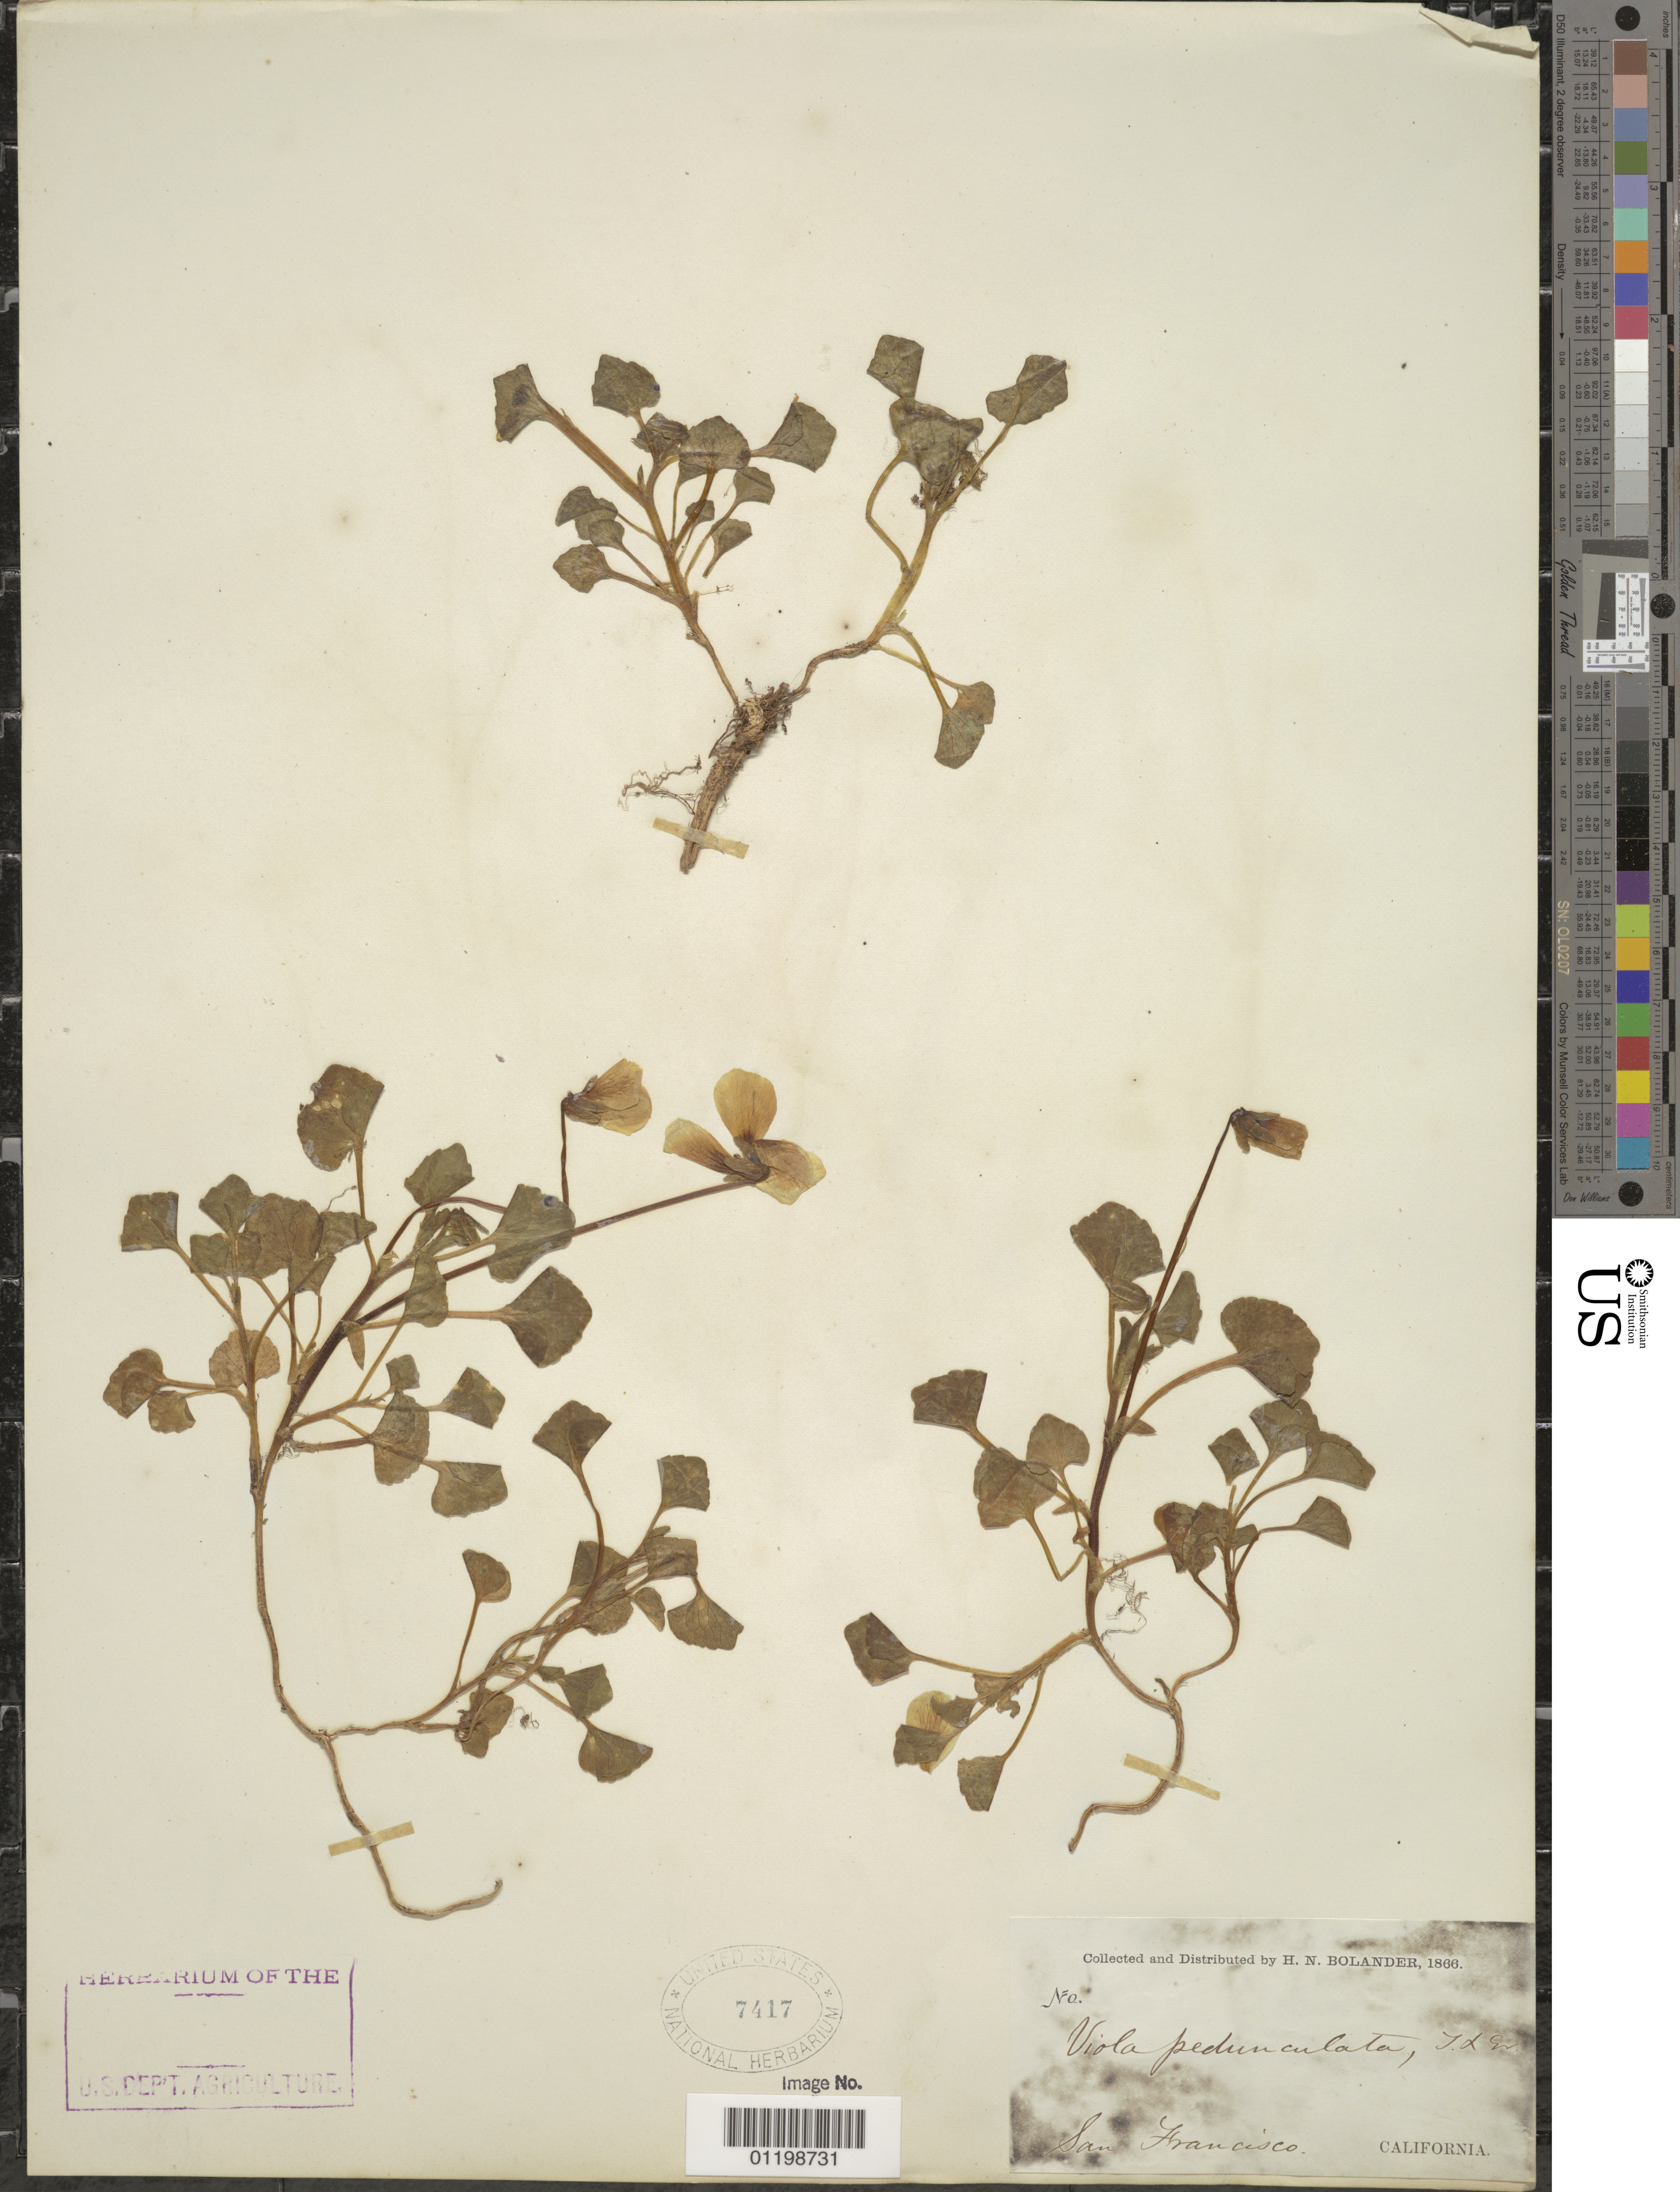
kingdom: Plantae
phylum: Tracheophyta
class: Magnoliopsida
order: Malpighiales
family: Violaceae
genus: Viola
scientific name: Viola pedunculata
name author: Torr. & A. Gray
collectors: H. Bolander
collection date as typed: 1866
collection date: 1866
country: United States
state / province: California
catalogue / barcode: US 7417